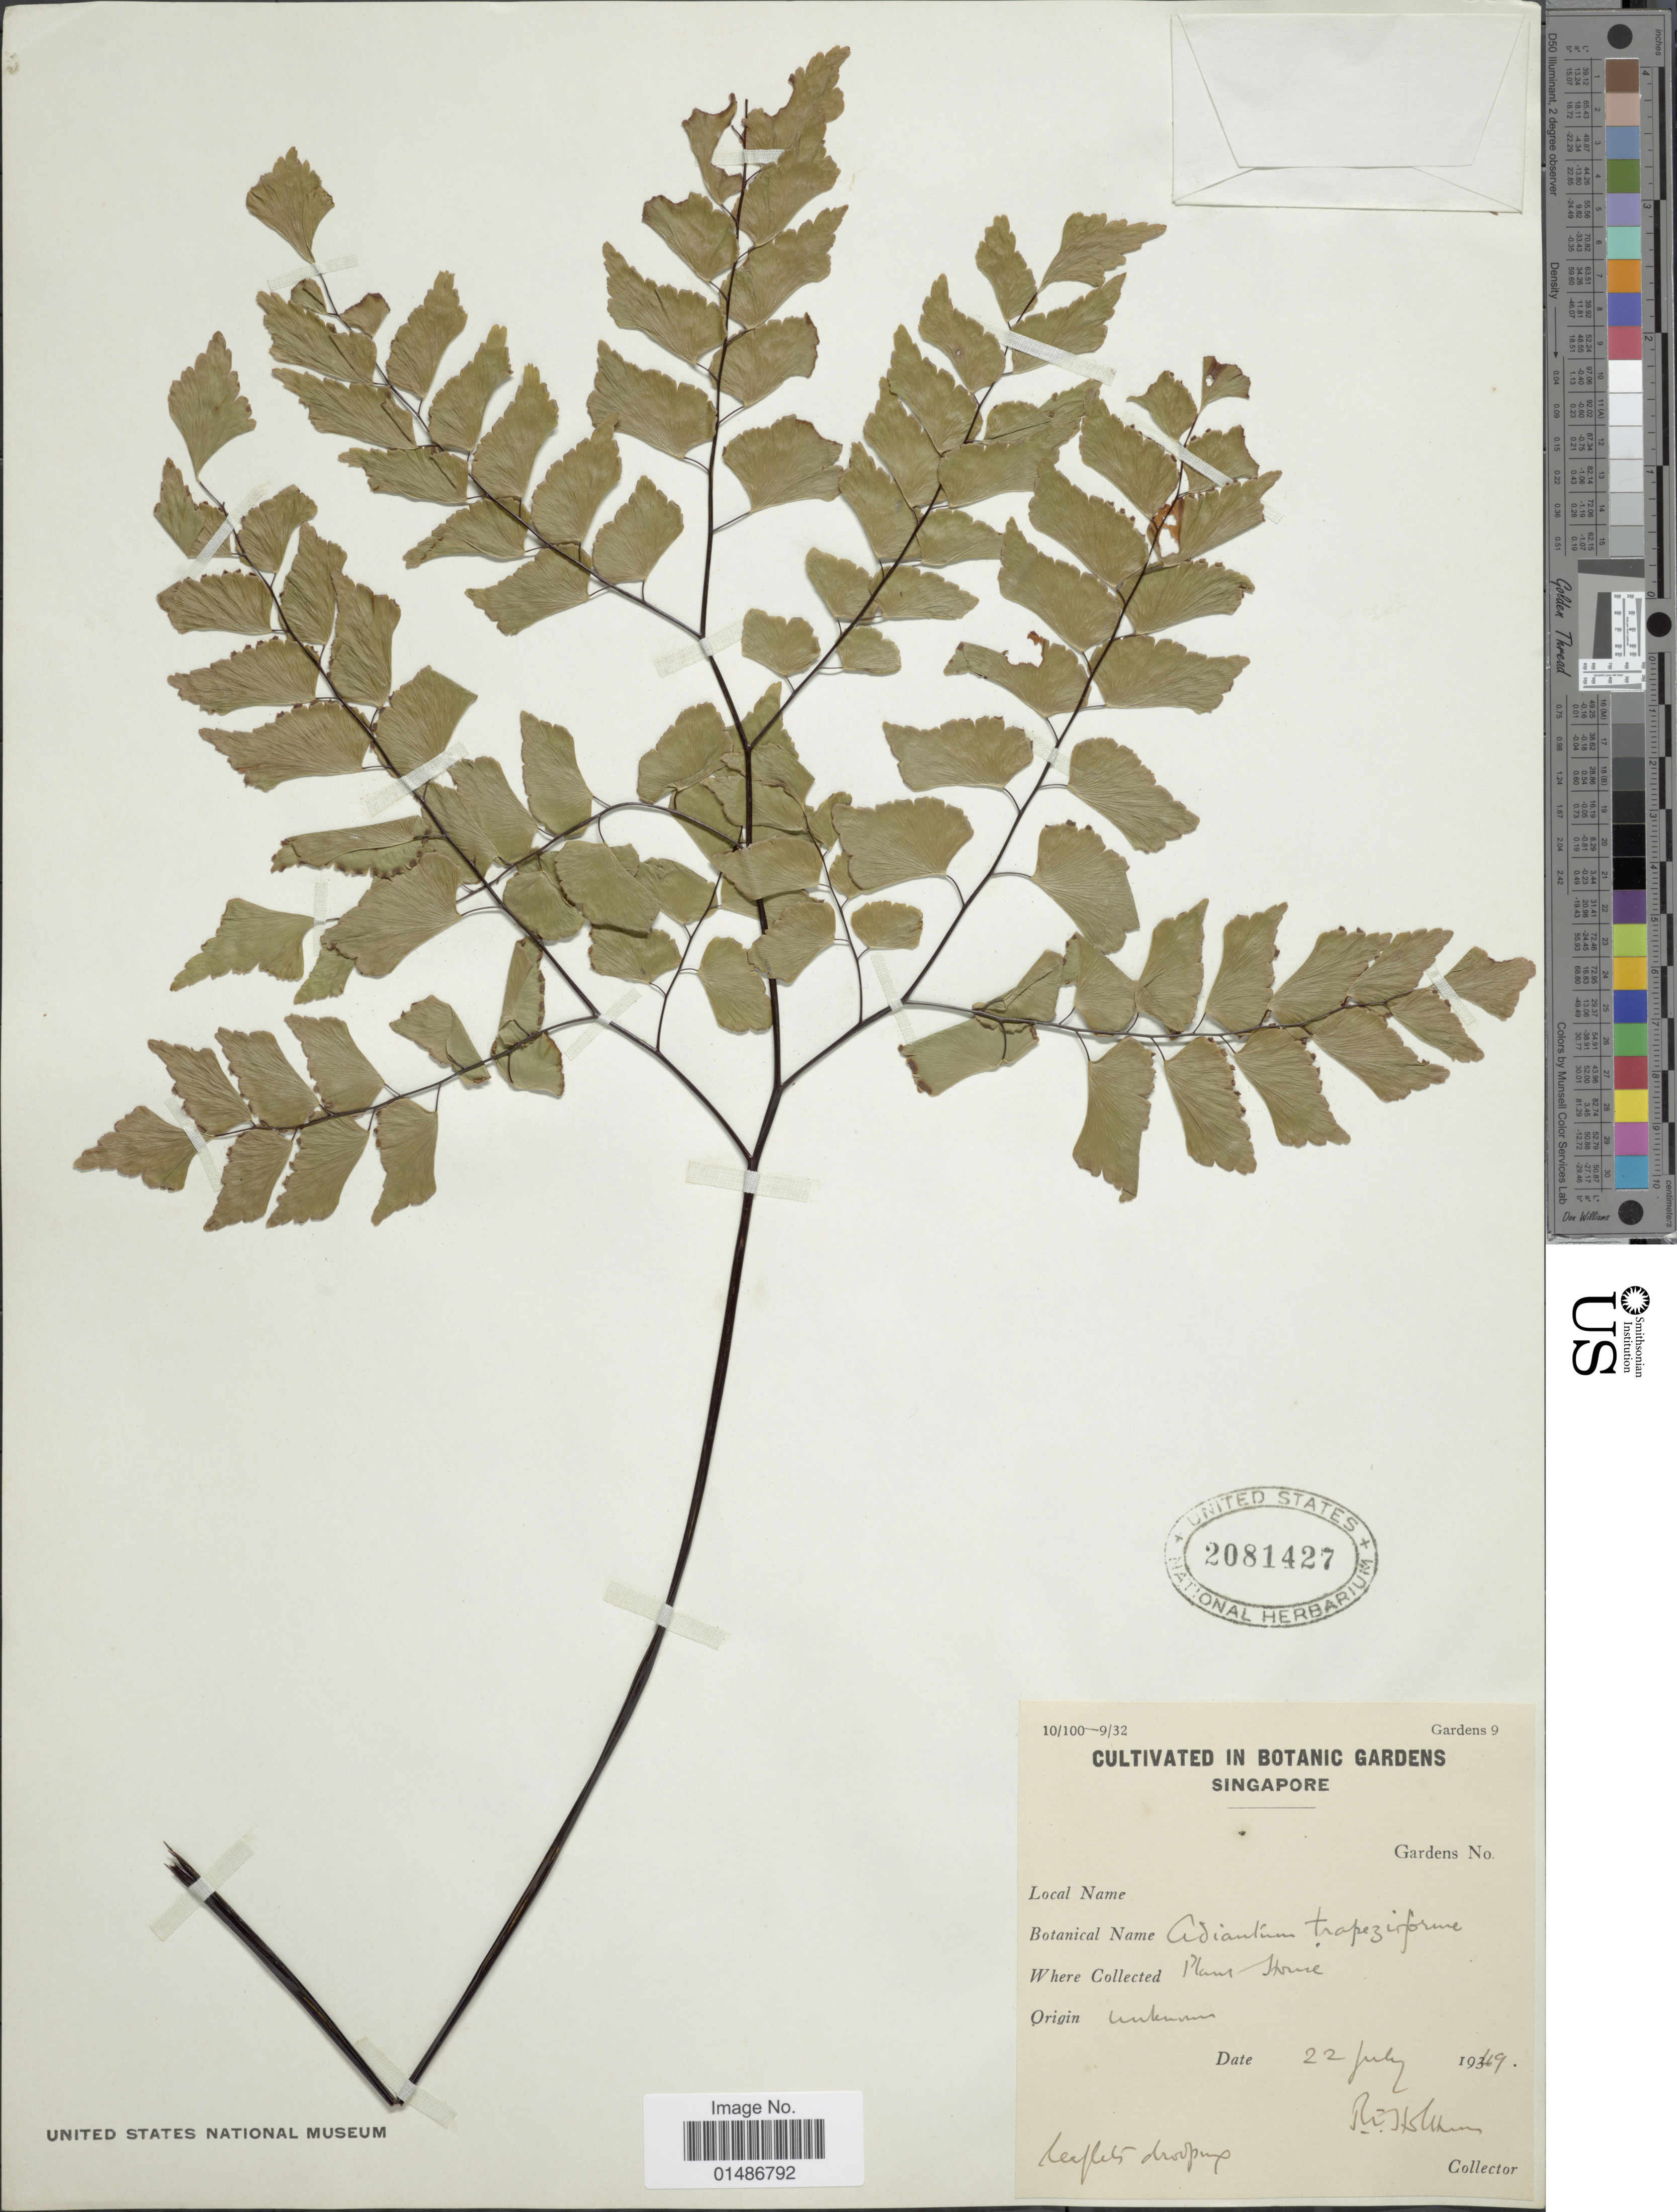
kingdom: Plantae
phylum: Tracheophyta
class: Polypodiopsida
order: Polypodiales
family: Pteridaceae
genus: Adiantum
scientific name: Adiantum trapeziforme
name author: L.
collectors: R. E. Holttum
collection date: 1949-07-22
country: Singapore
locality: Cultivated in Botanic Gardens. Plant House.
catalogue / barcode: US 2081427